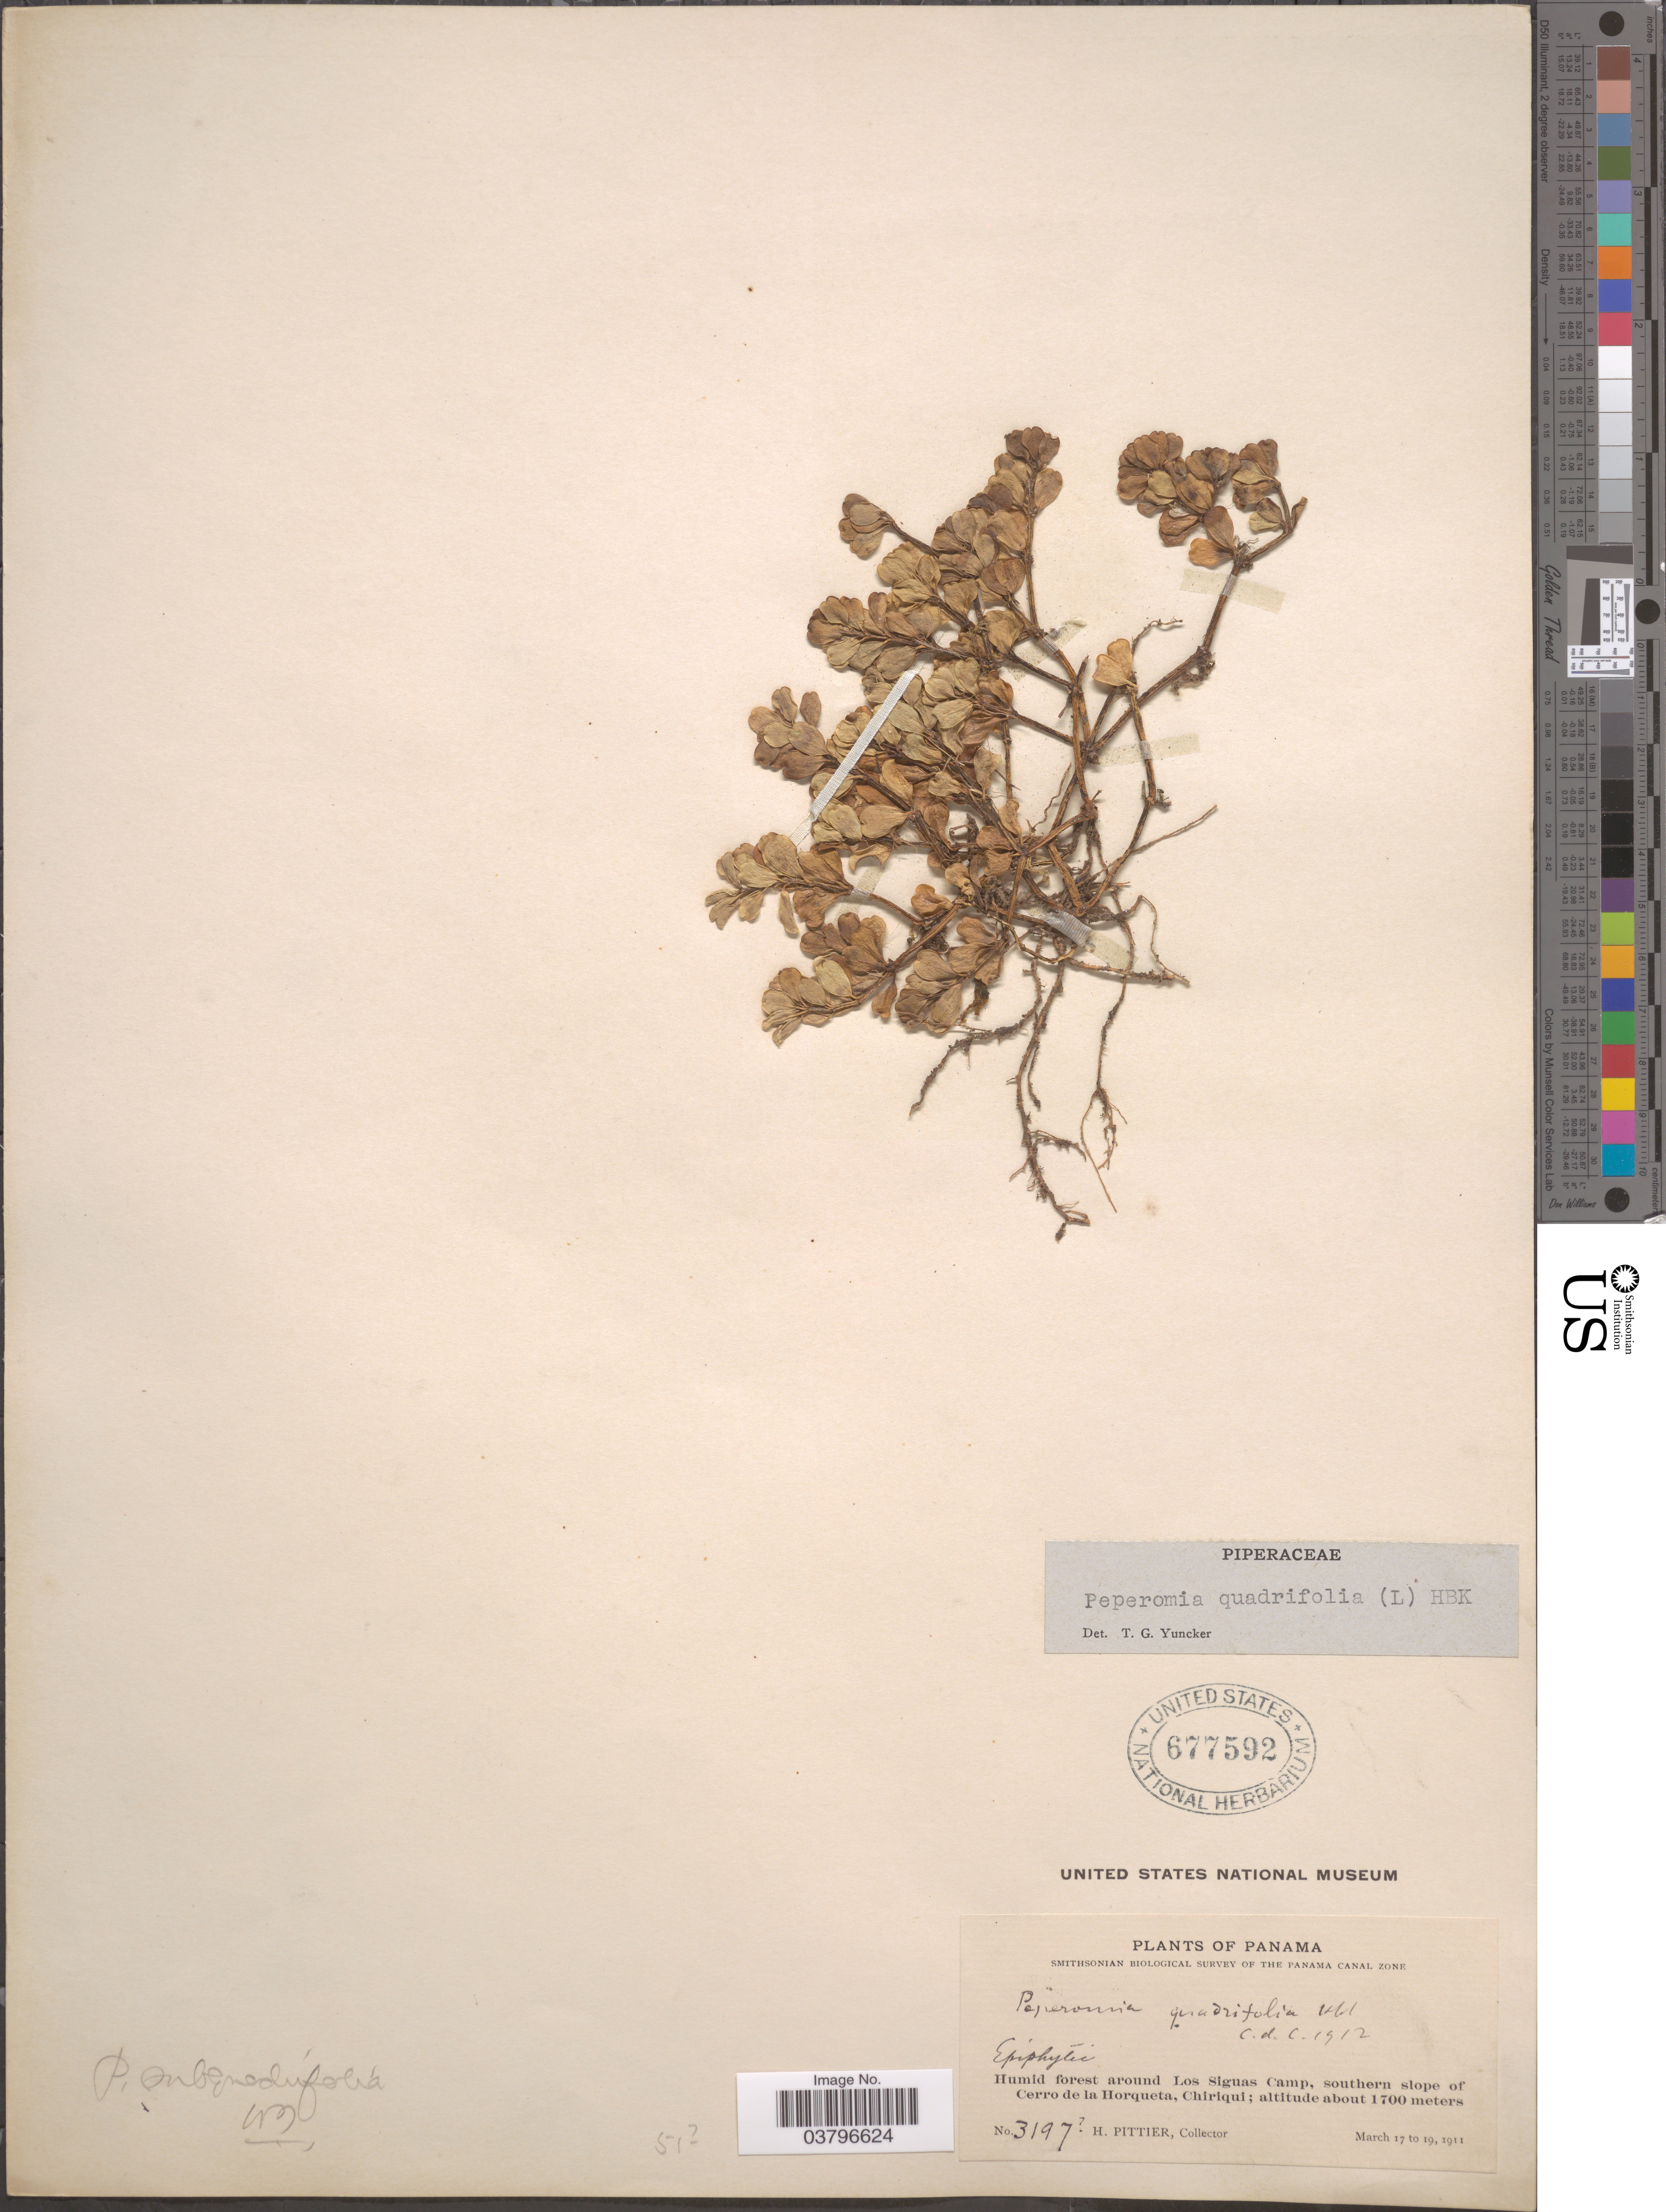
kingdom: Plantae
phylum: Tracheophyta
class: Magnoliopsida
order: Piperales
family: Piperaceae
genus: Peperomia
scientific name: Peperomia quadrifolia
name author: (L.) Kunth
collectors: H. F. Pittier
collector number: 3197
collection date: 1911-03-17/1911-03-19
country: Panama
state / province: Chiriqui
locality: Humid forest around Los Siguas Camp, southern slope of Cerro de la Horqueta.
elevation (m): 1700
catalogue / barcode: US 677592